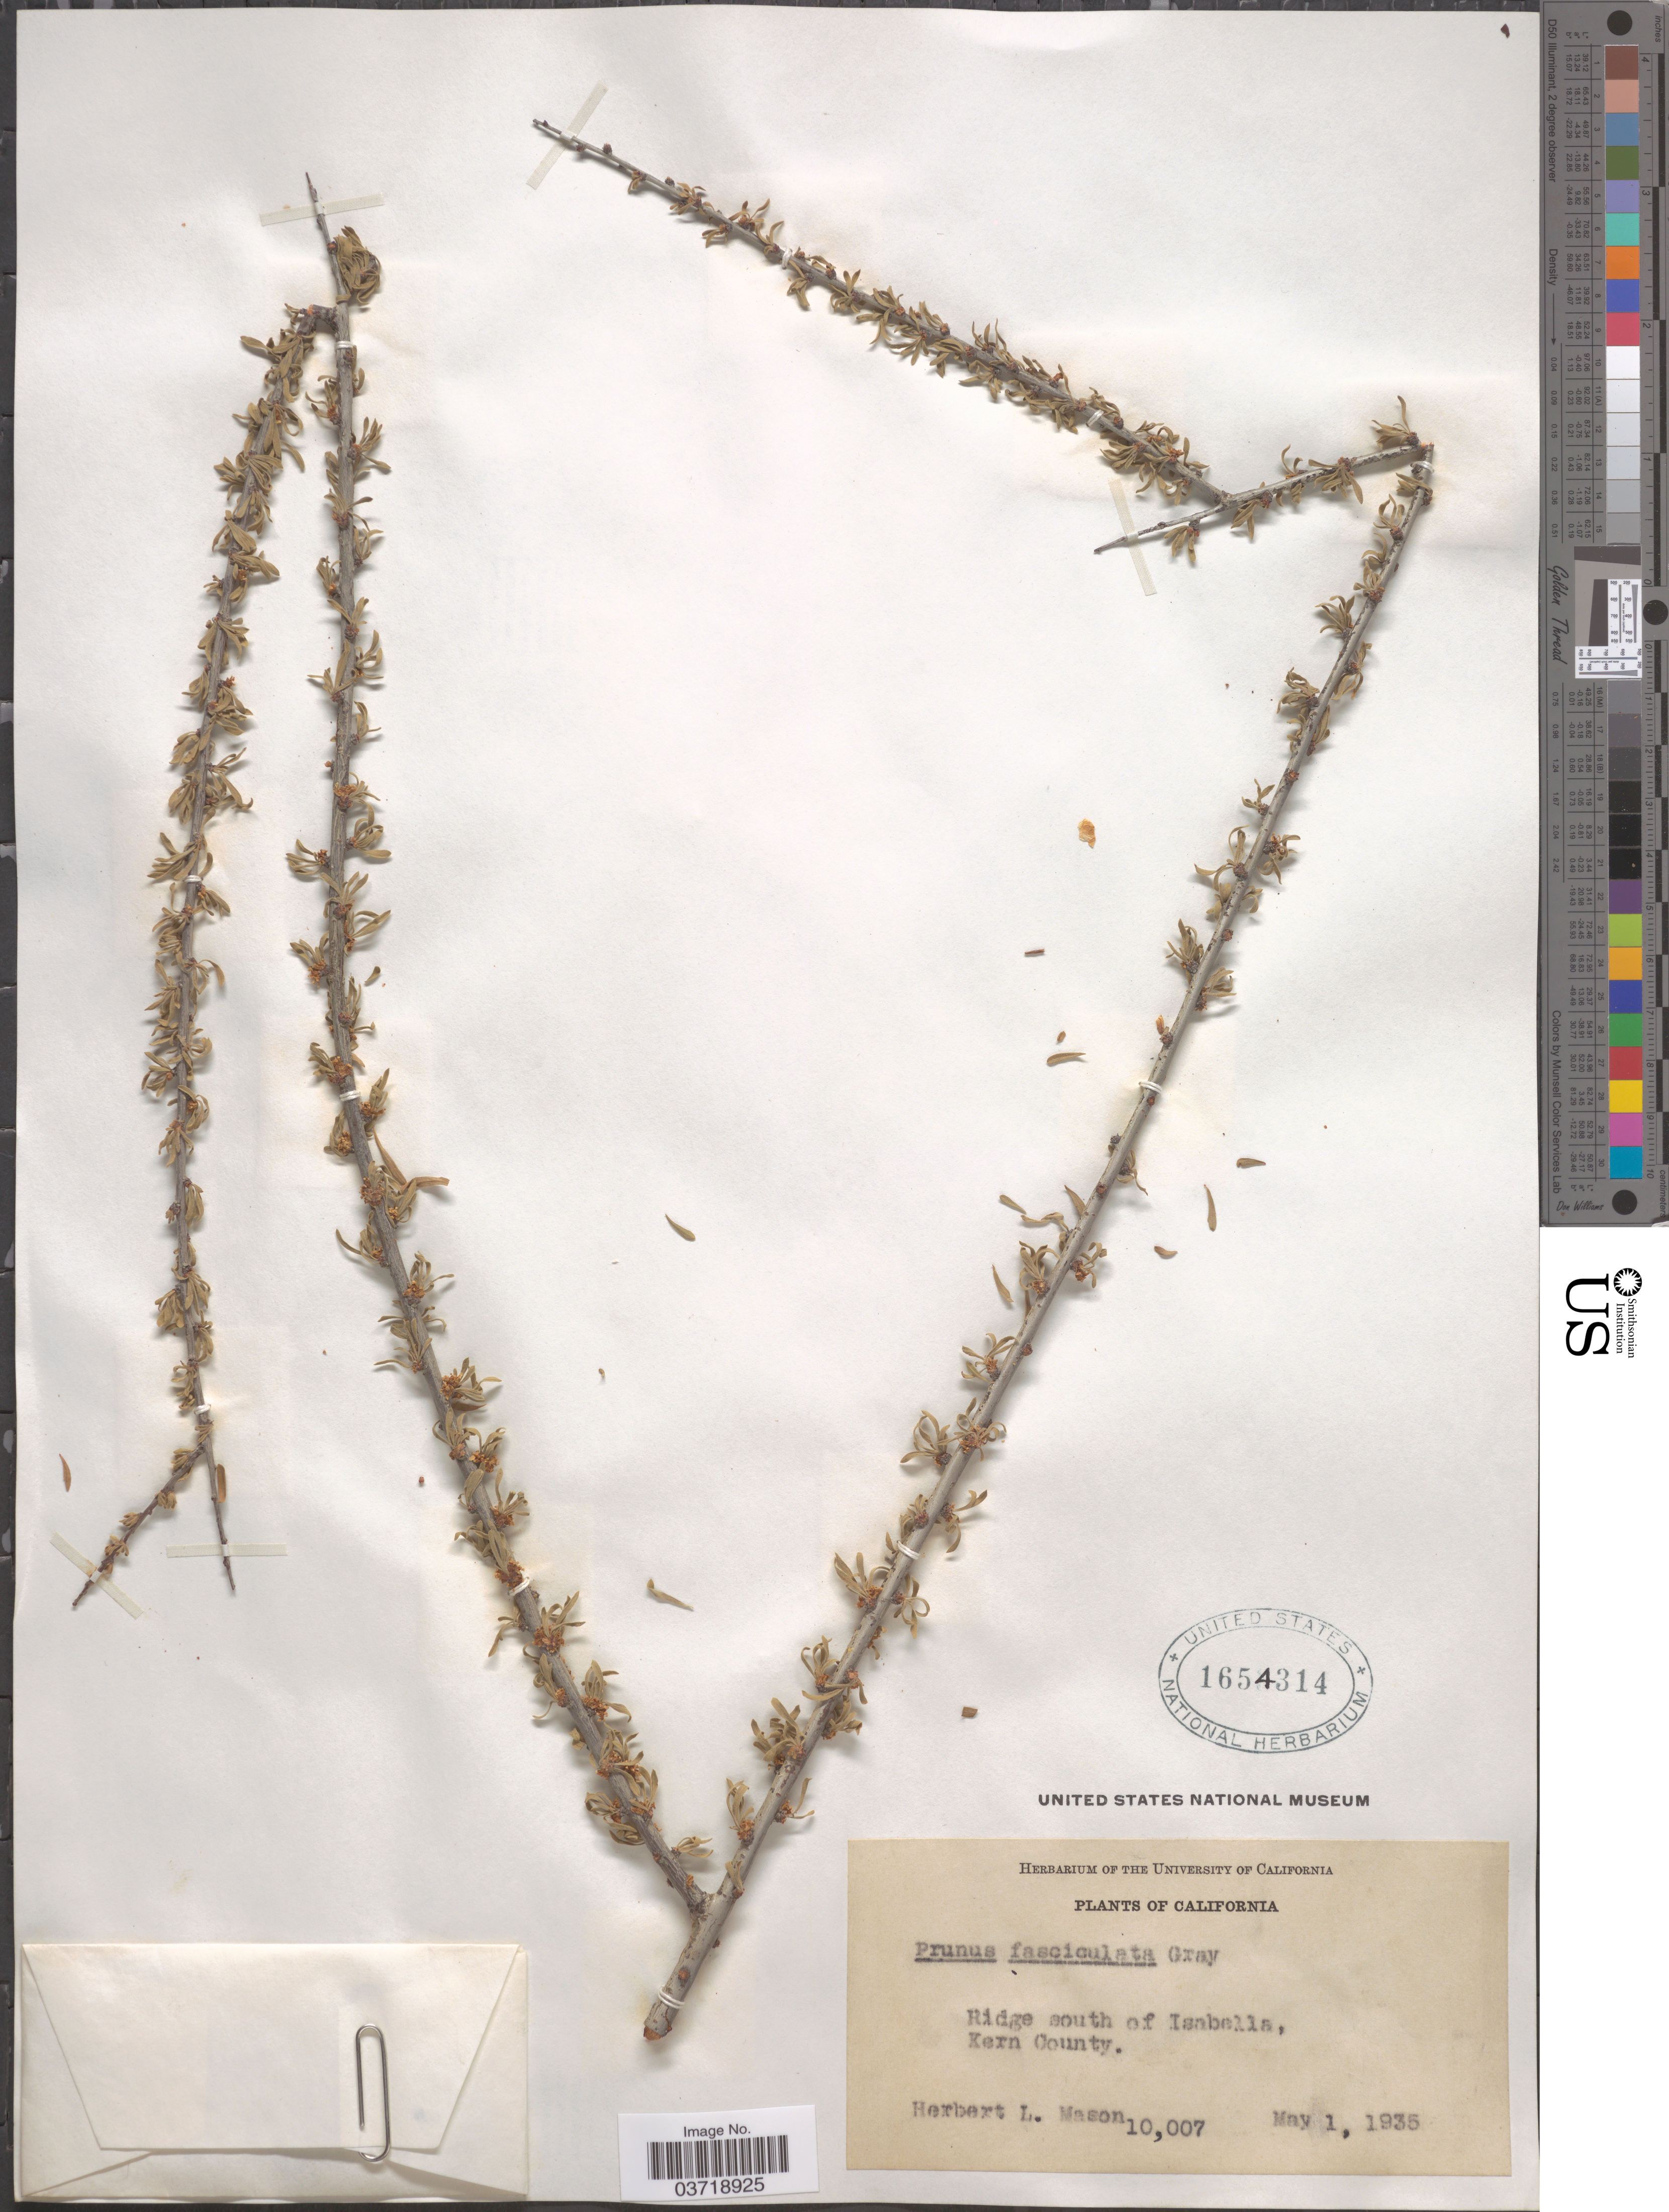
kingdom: Plantae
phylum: Tracheophyta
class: Magnoliopsida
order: Rosales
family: Rosaceae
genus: Prunus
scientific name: Prunus fasciculata var. fasciculata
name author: (Torr.) A. Gray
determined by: Strong, Mark T., (BOT), Smithsonian Institution - National Museum of Natural History (UNITED STATES)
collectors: H. L. Mason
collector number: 10007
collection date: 1935-05-01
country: United States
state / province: California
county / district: Kern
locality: Ridge south of Isabella, Kern County.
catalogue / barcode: US 1654314